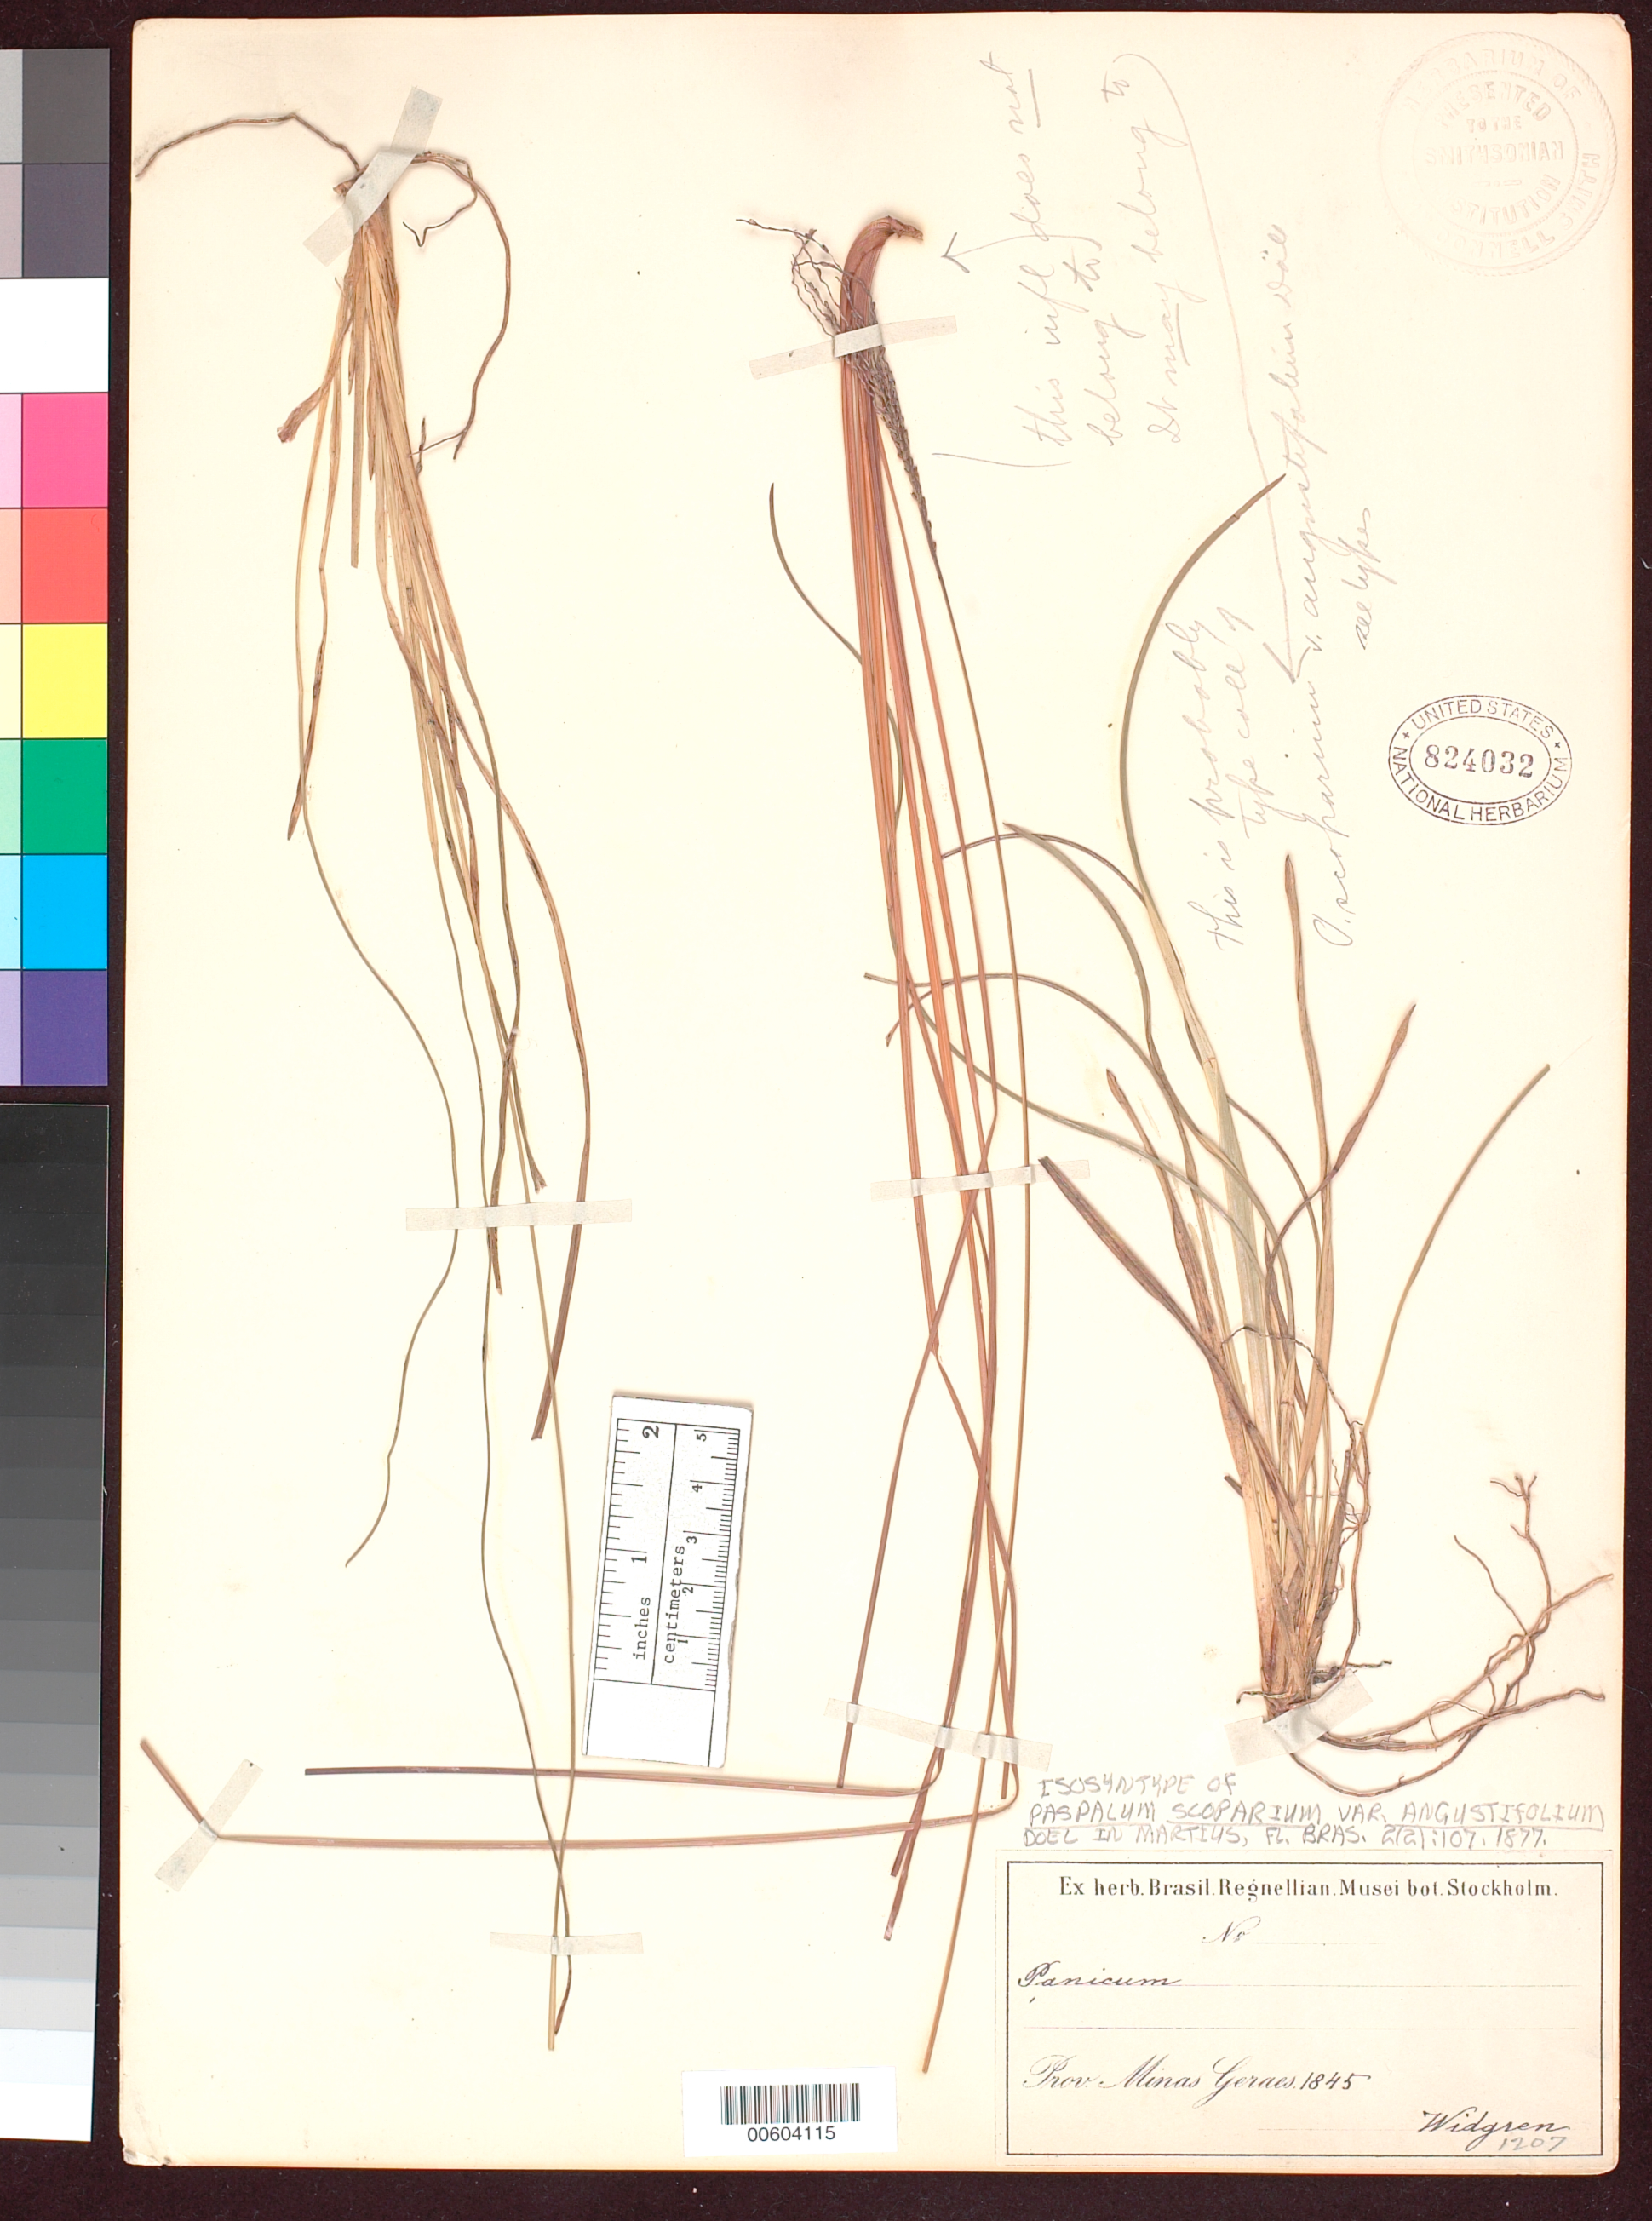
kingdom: Plantae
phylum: Tracheophyta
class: Liliopsida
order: Poales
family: Poaceae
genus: Paspalum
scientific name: Paspalum scoparium var. angustifolium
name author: Döll in Mart.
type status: Isosyntype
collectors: J. Widgren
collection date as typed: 1845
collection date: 1845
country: Brazil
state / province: Minas Gerais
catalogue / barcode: US 824032